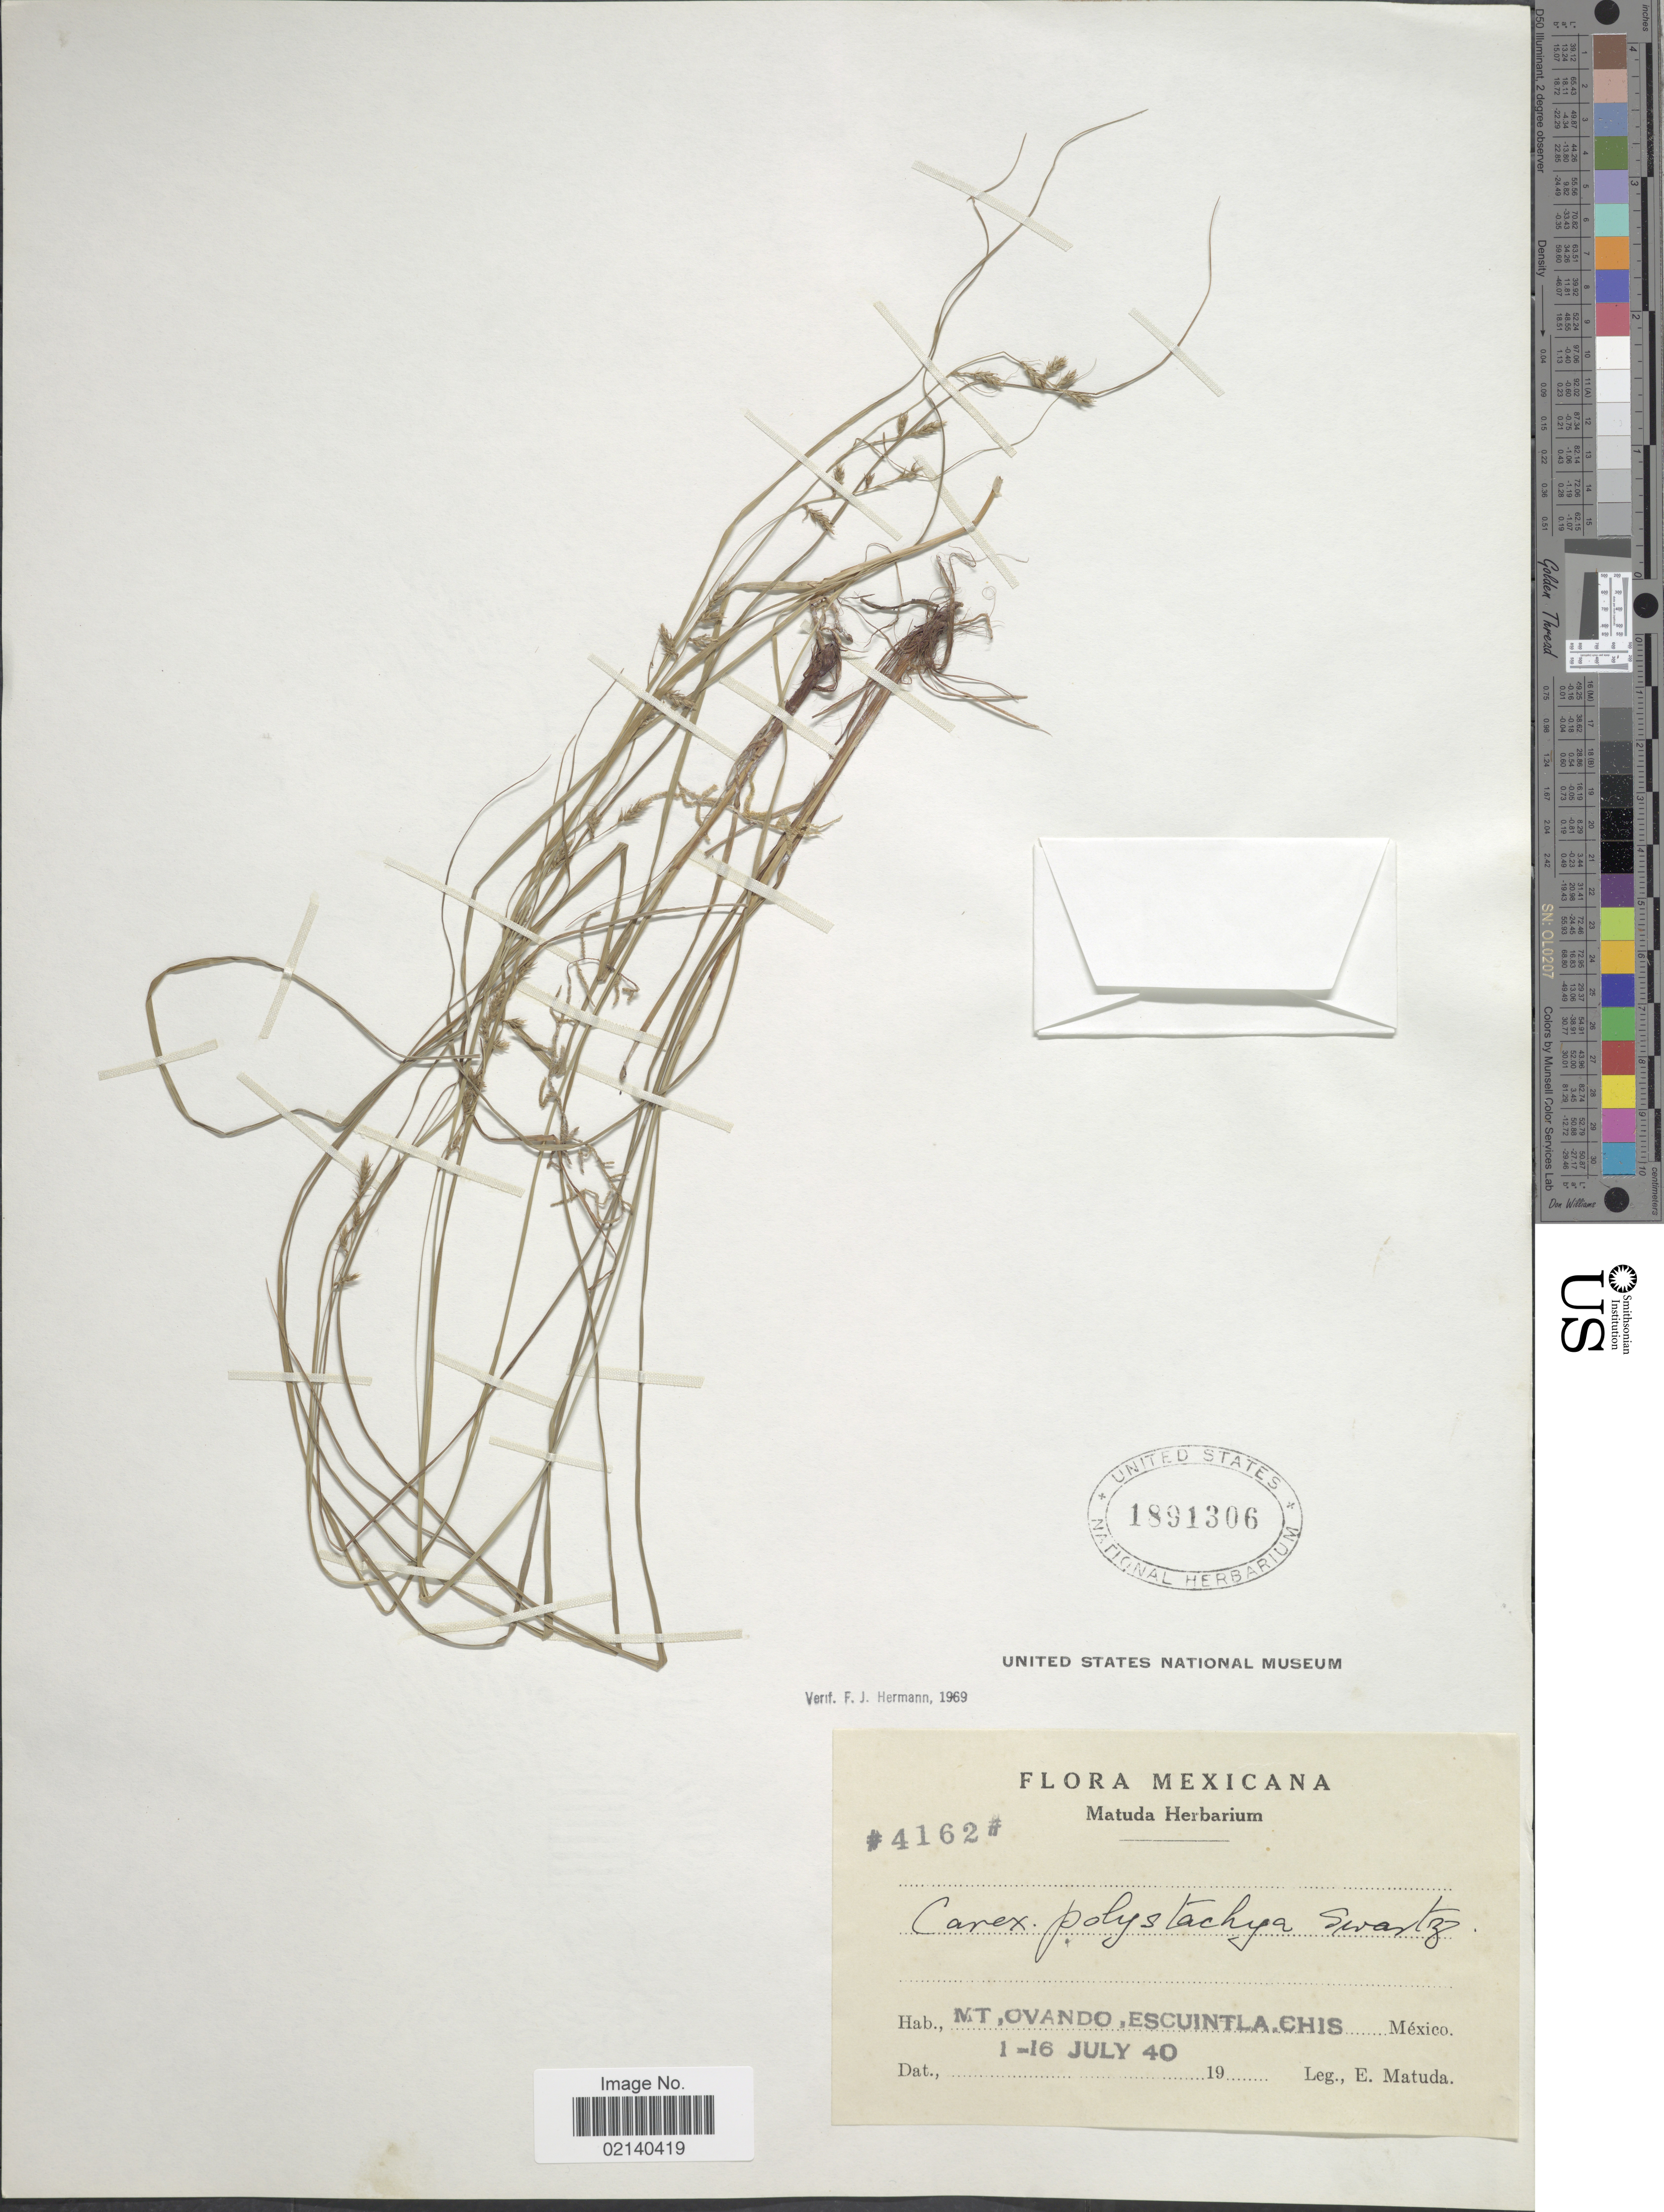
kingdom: Plantae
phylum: Tracheophyta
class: Liliopsida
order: Poales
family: Cyperaceae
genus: Carex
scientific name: Carex polystachya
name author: Sw. ex Wahlenb.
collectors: E. Matuda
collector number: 4162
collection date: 1940-07-01/1940-07-16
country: Mexico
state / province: Chiapas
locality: Mt. Ovando, Escuintla.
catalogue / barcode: US 1891306